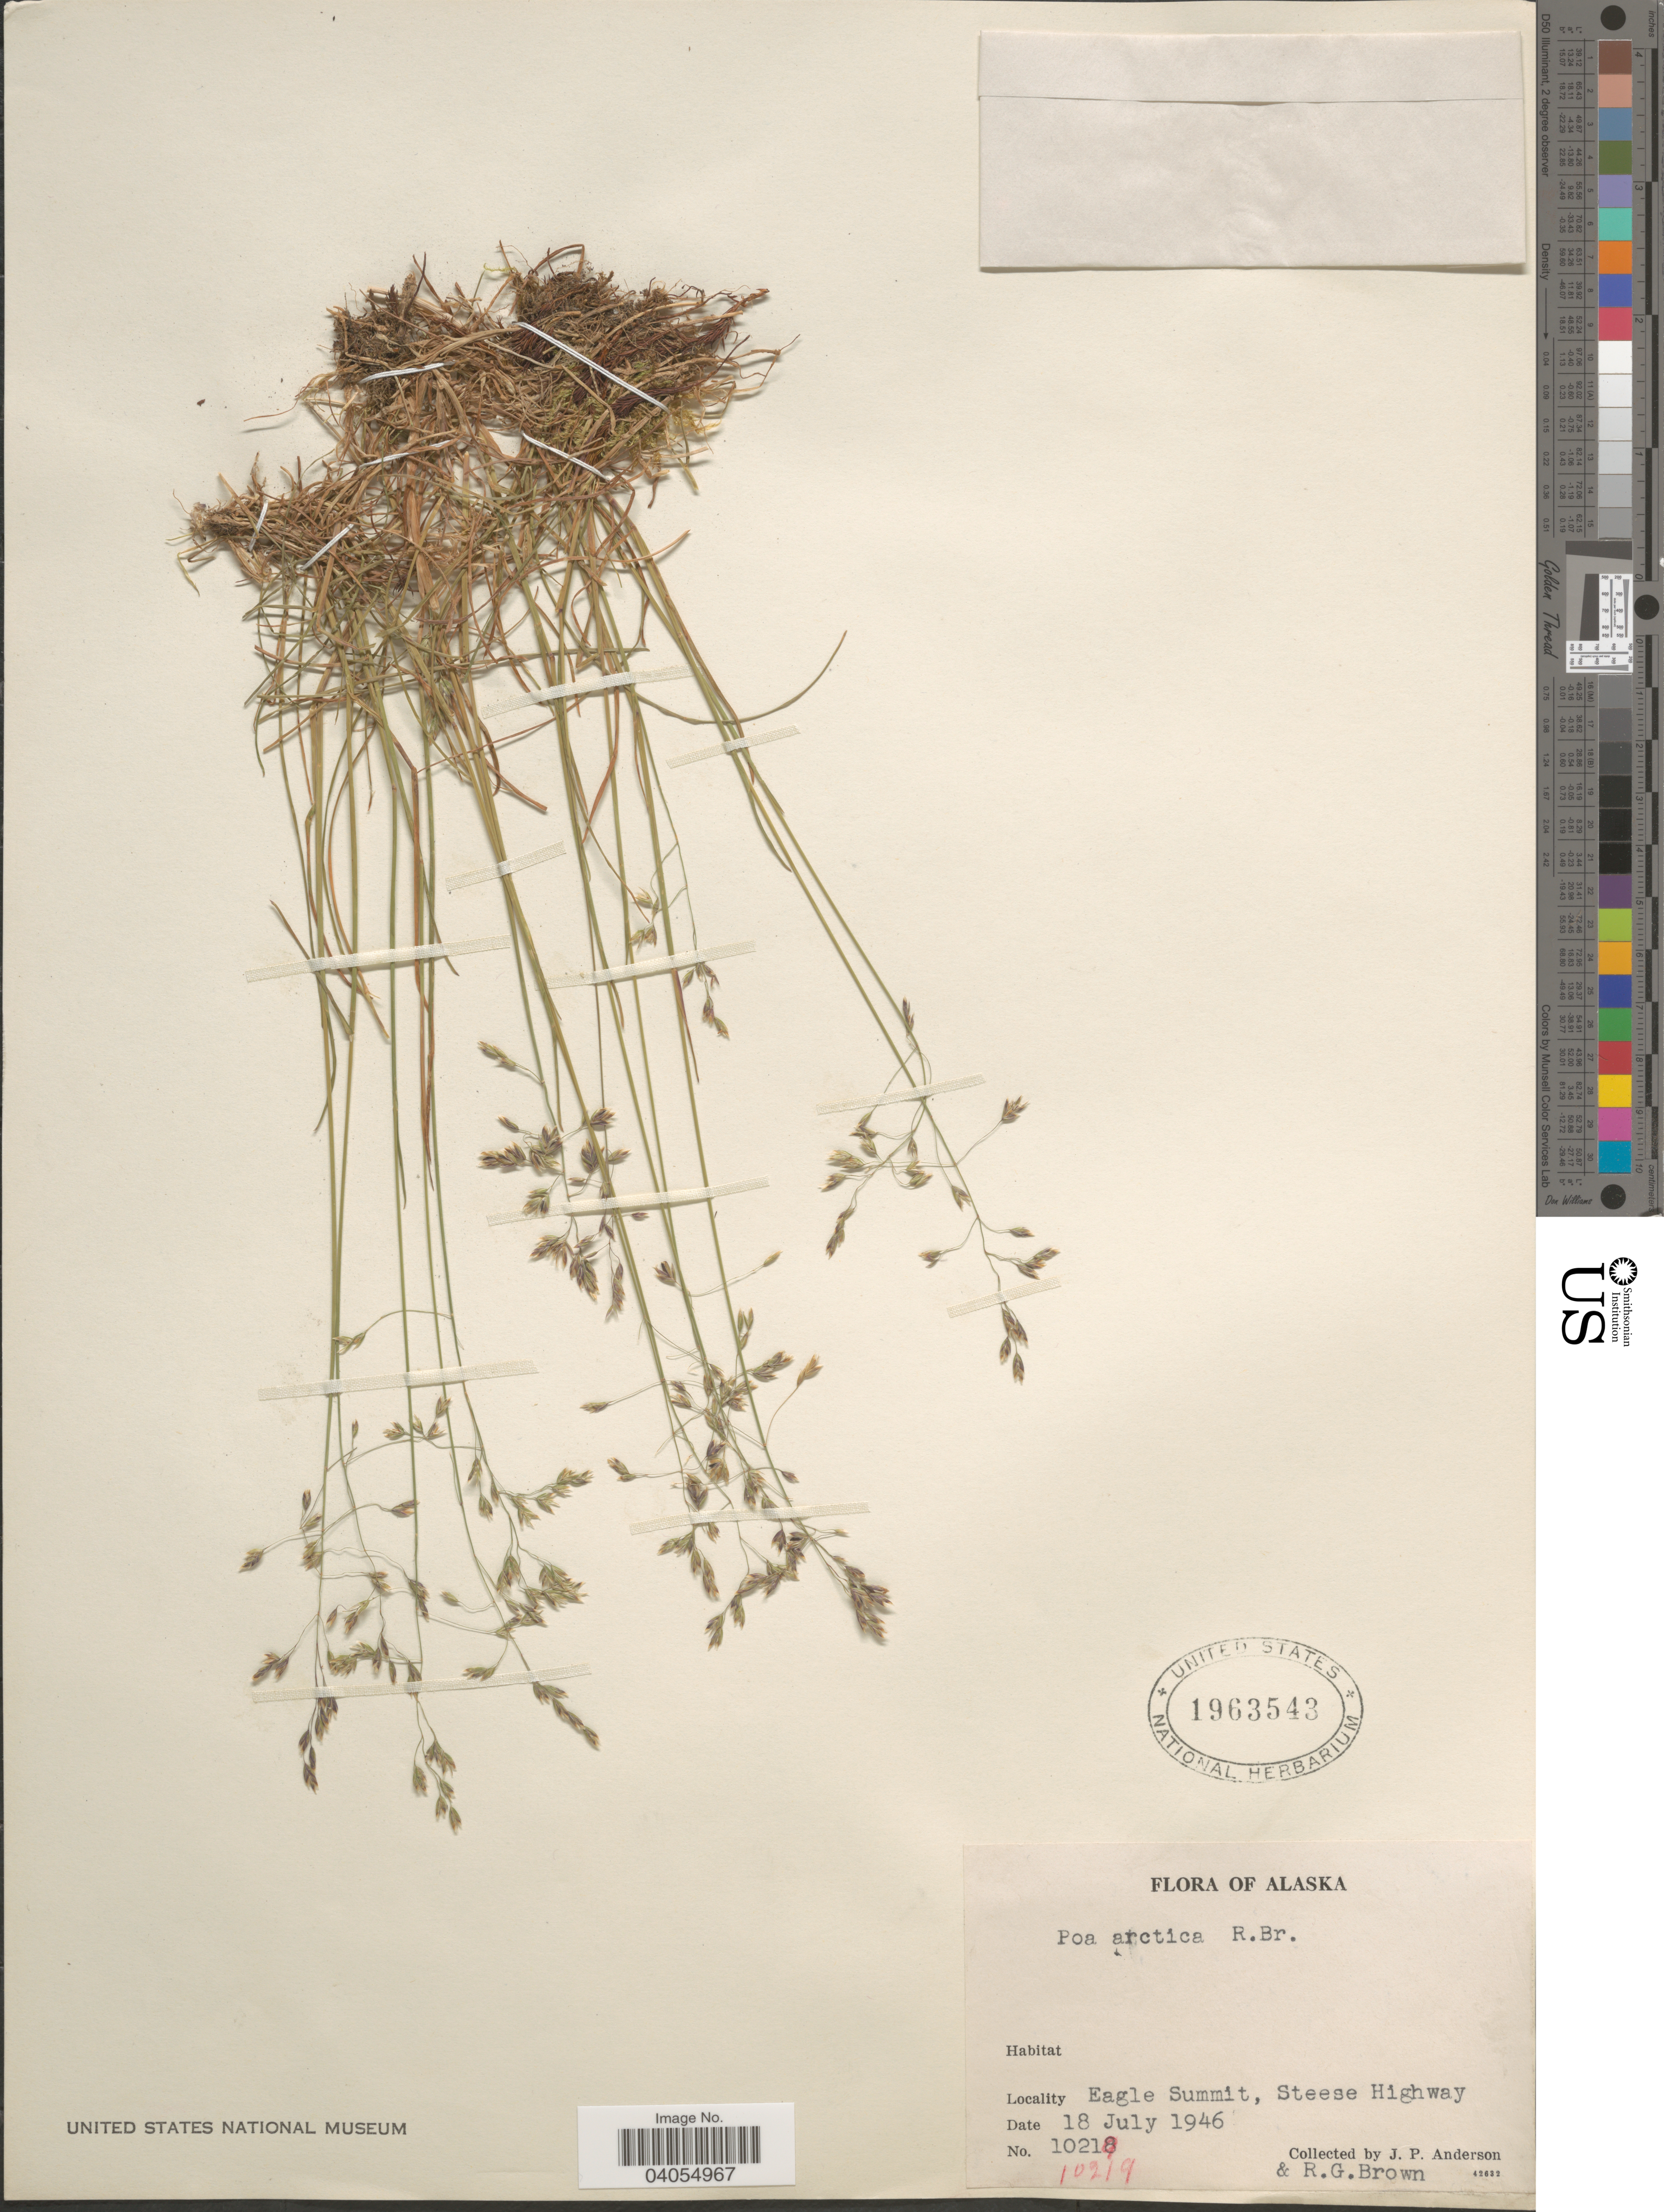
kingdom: Plantae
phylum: Tracheophyta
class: Liliopsida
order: Poales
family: Poaceae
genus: Poa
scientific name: Poa arctica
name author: R. Br.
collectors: J. P. Anderson & R. G. Brown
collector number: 10219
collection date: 1946-07-18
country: United States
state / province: Alaska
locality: Eagle Summit, Steese Highway.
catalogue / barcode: US 1963543